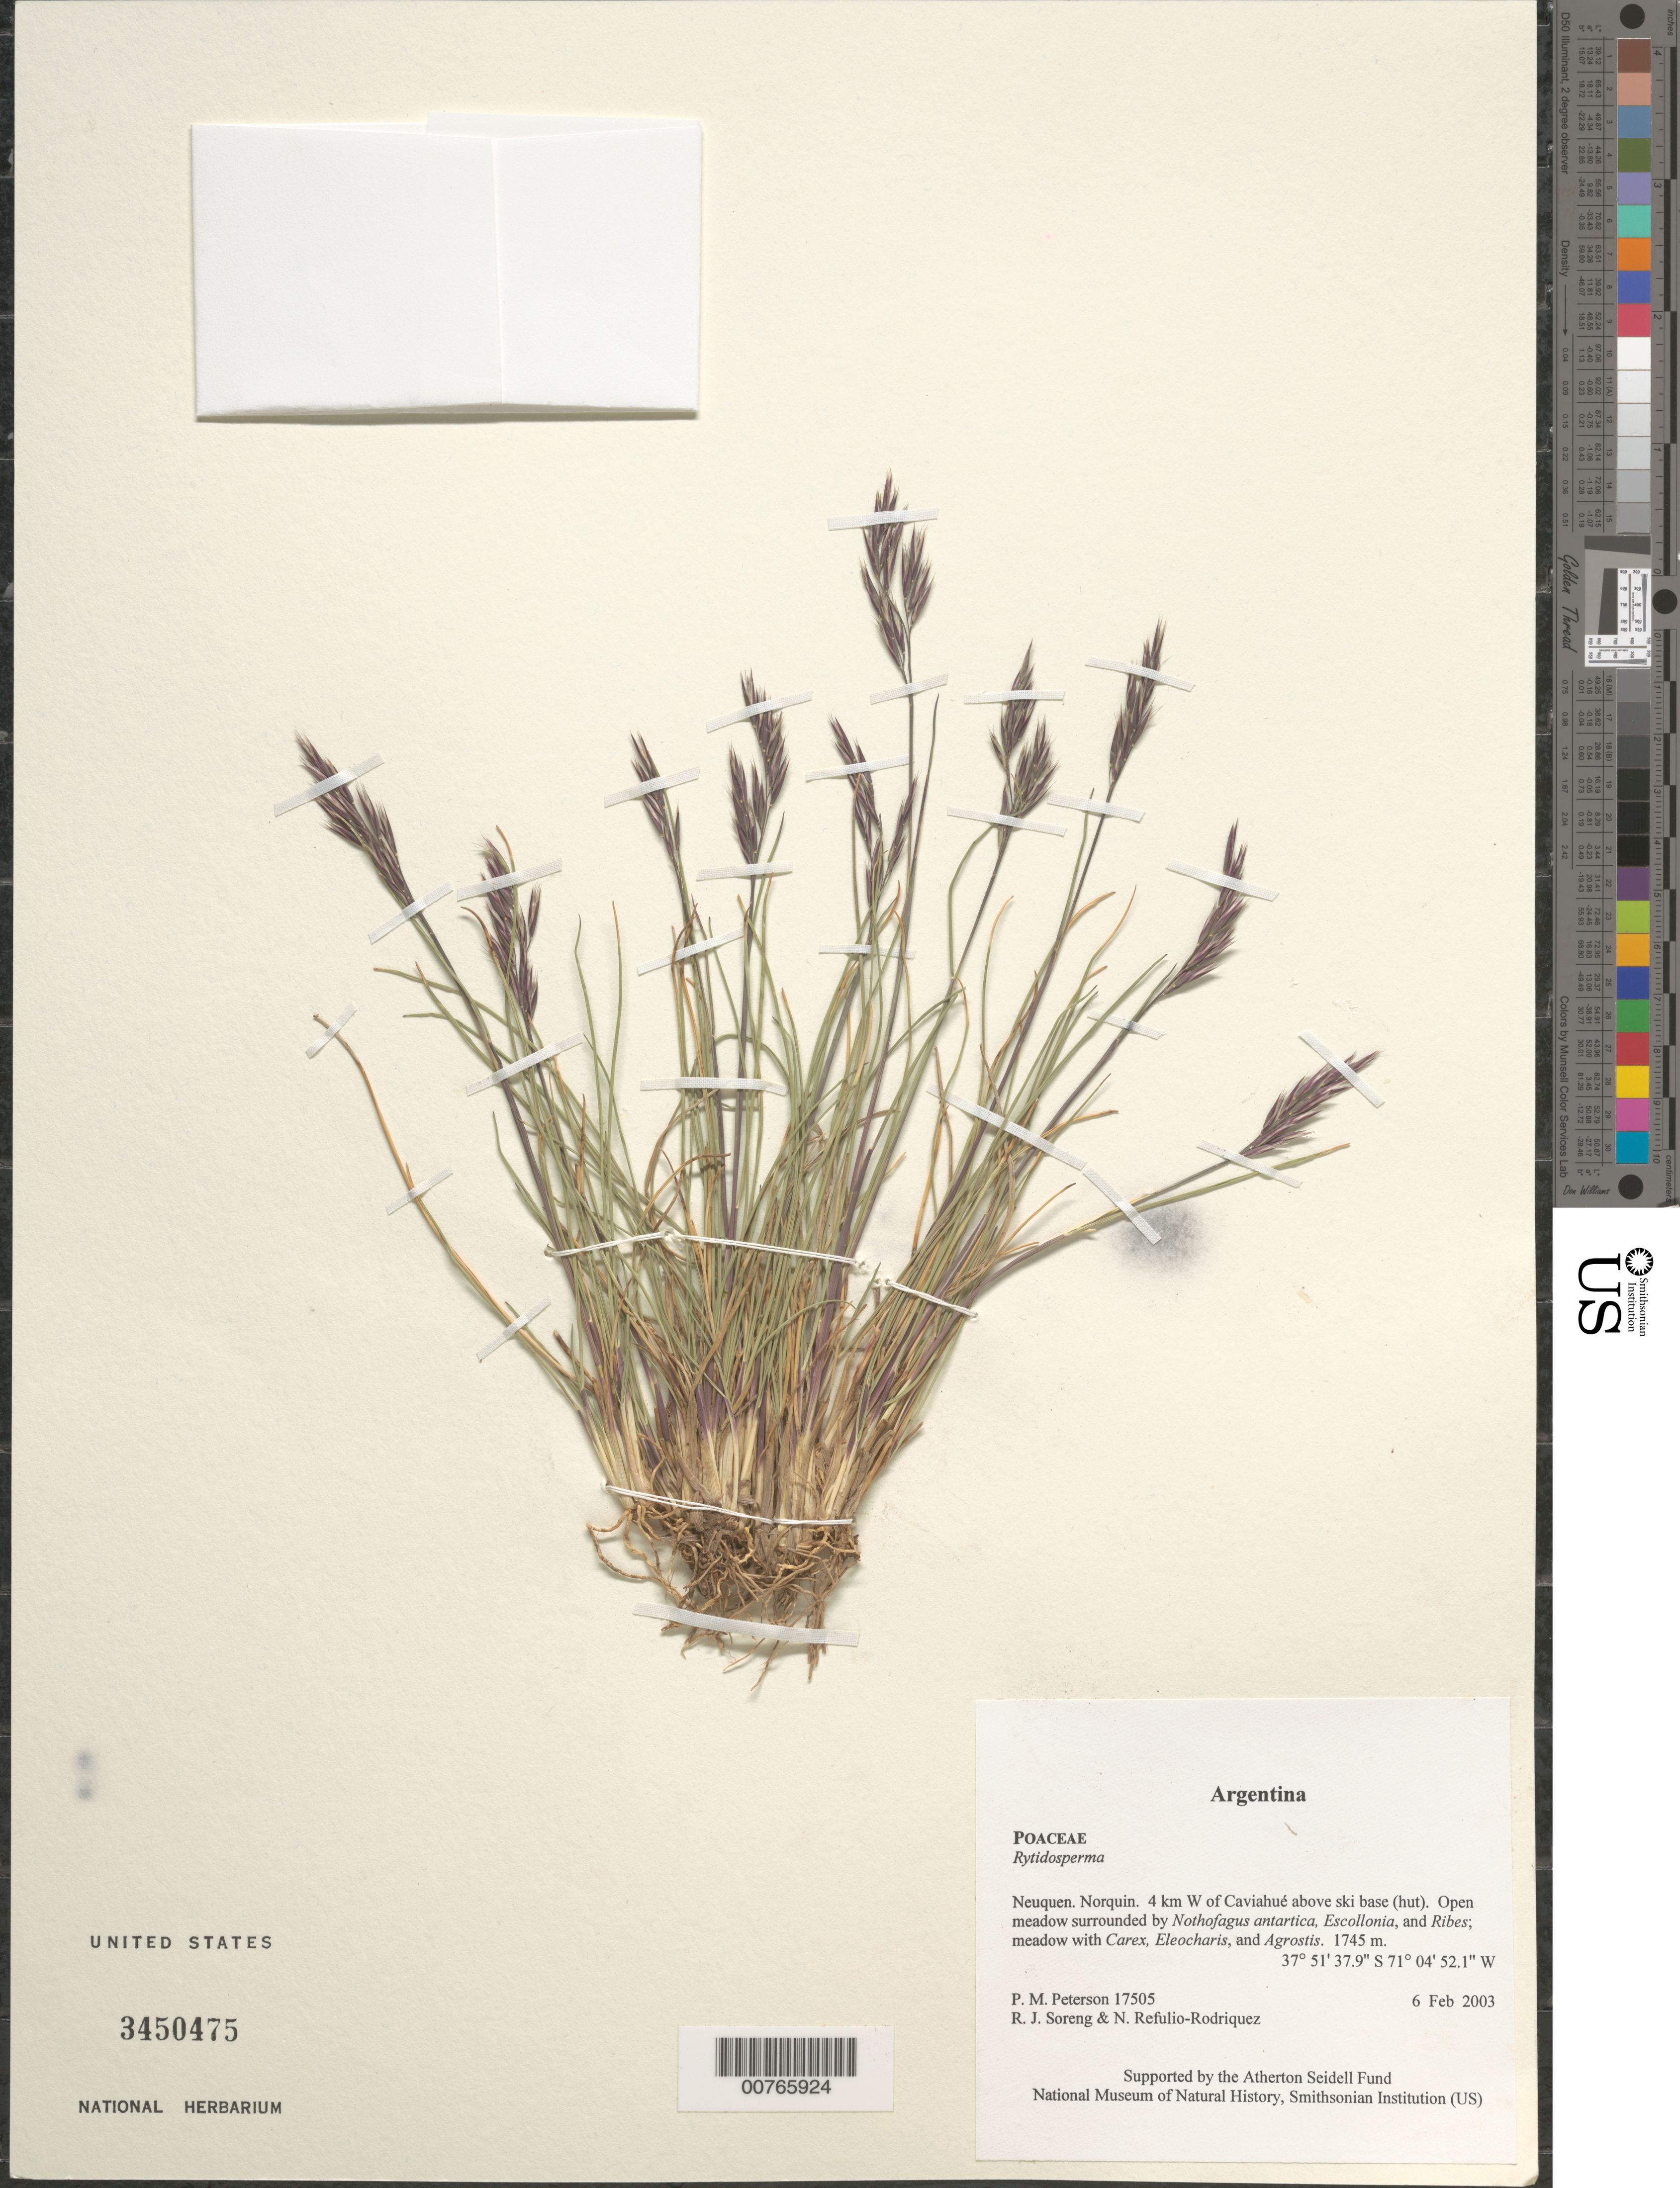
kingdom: Plantae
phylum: Tracheophyta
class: Liliopsida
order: Poales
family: Poaceae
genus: Rytidosperma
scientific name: Rytidosperma sp.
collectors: P. M. Peterson, R. J. Soreng & N. Refulio-Rodríguez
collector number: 17505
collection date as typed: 06 Feb 2003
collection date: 2003-02-06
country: Argentina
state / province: Neuquen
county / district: Norquin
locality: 4 km W of Caviahué above ski base (hut). Open meadow surrounded by Nothofagus antartica, Escollonia, and Ribes; meadow with Carex, Eleocharis, and Agrostis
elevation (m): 1745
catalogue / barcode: US 3450475